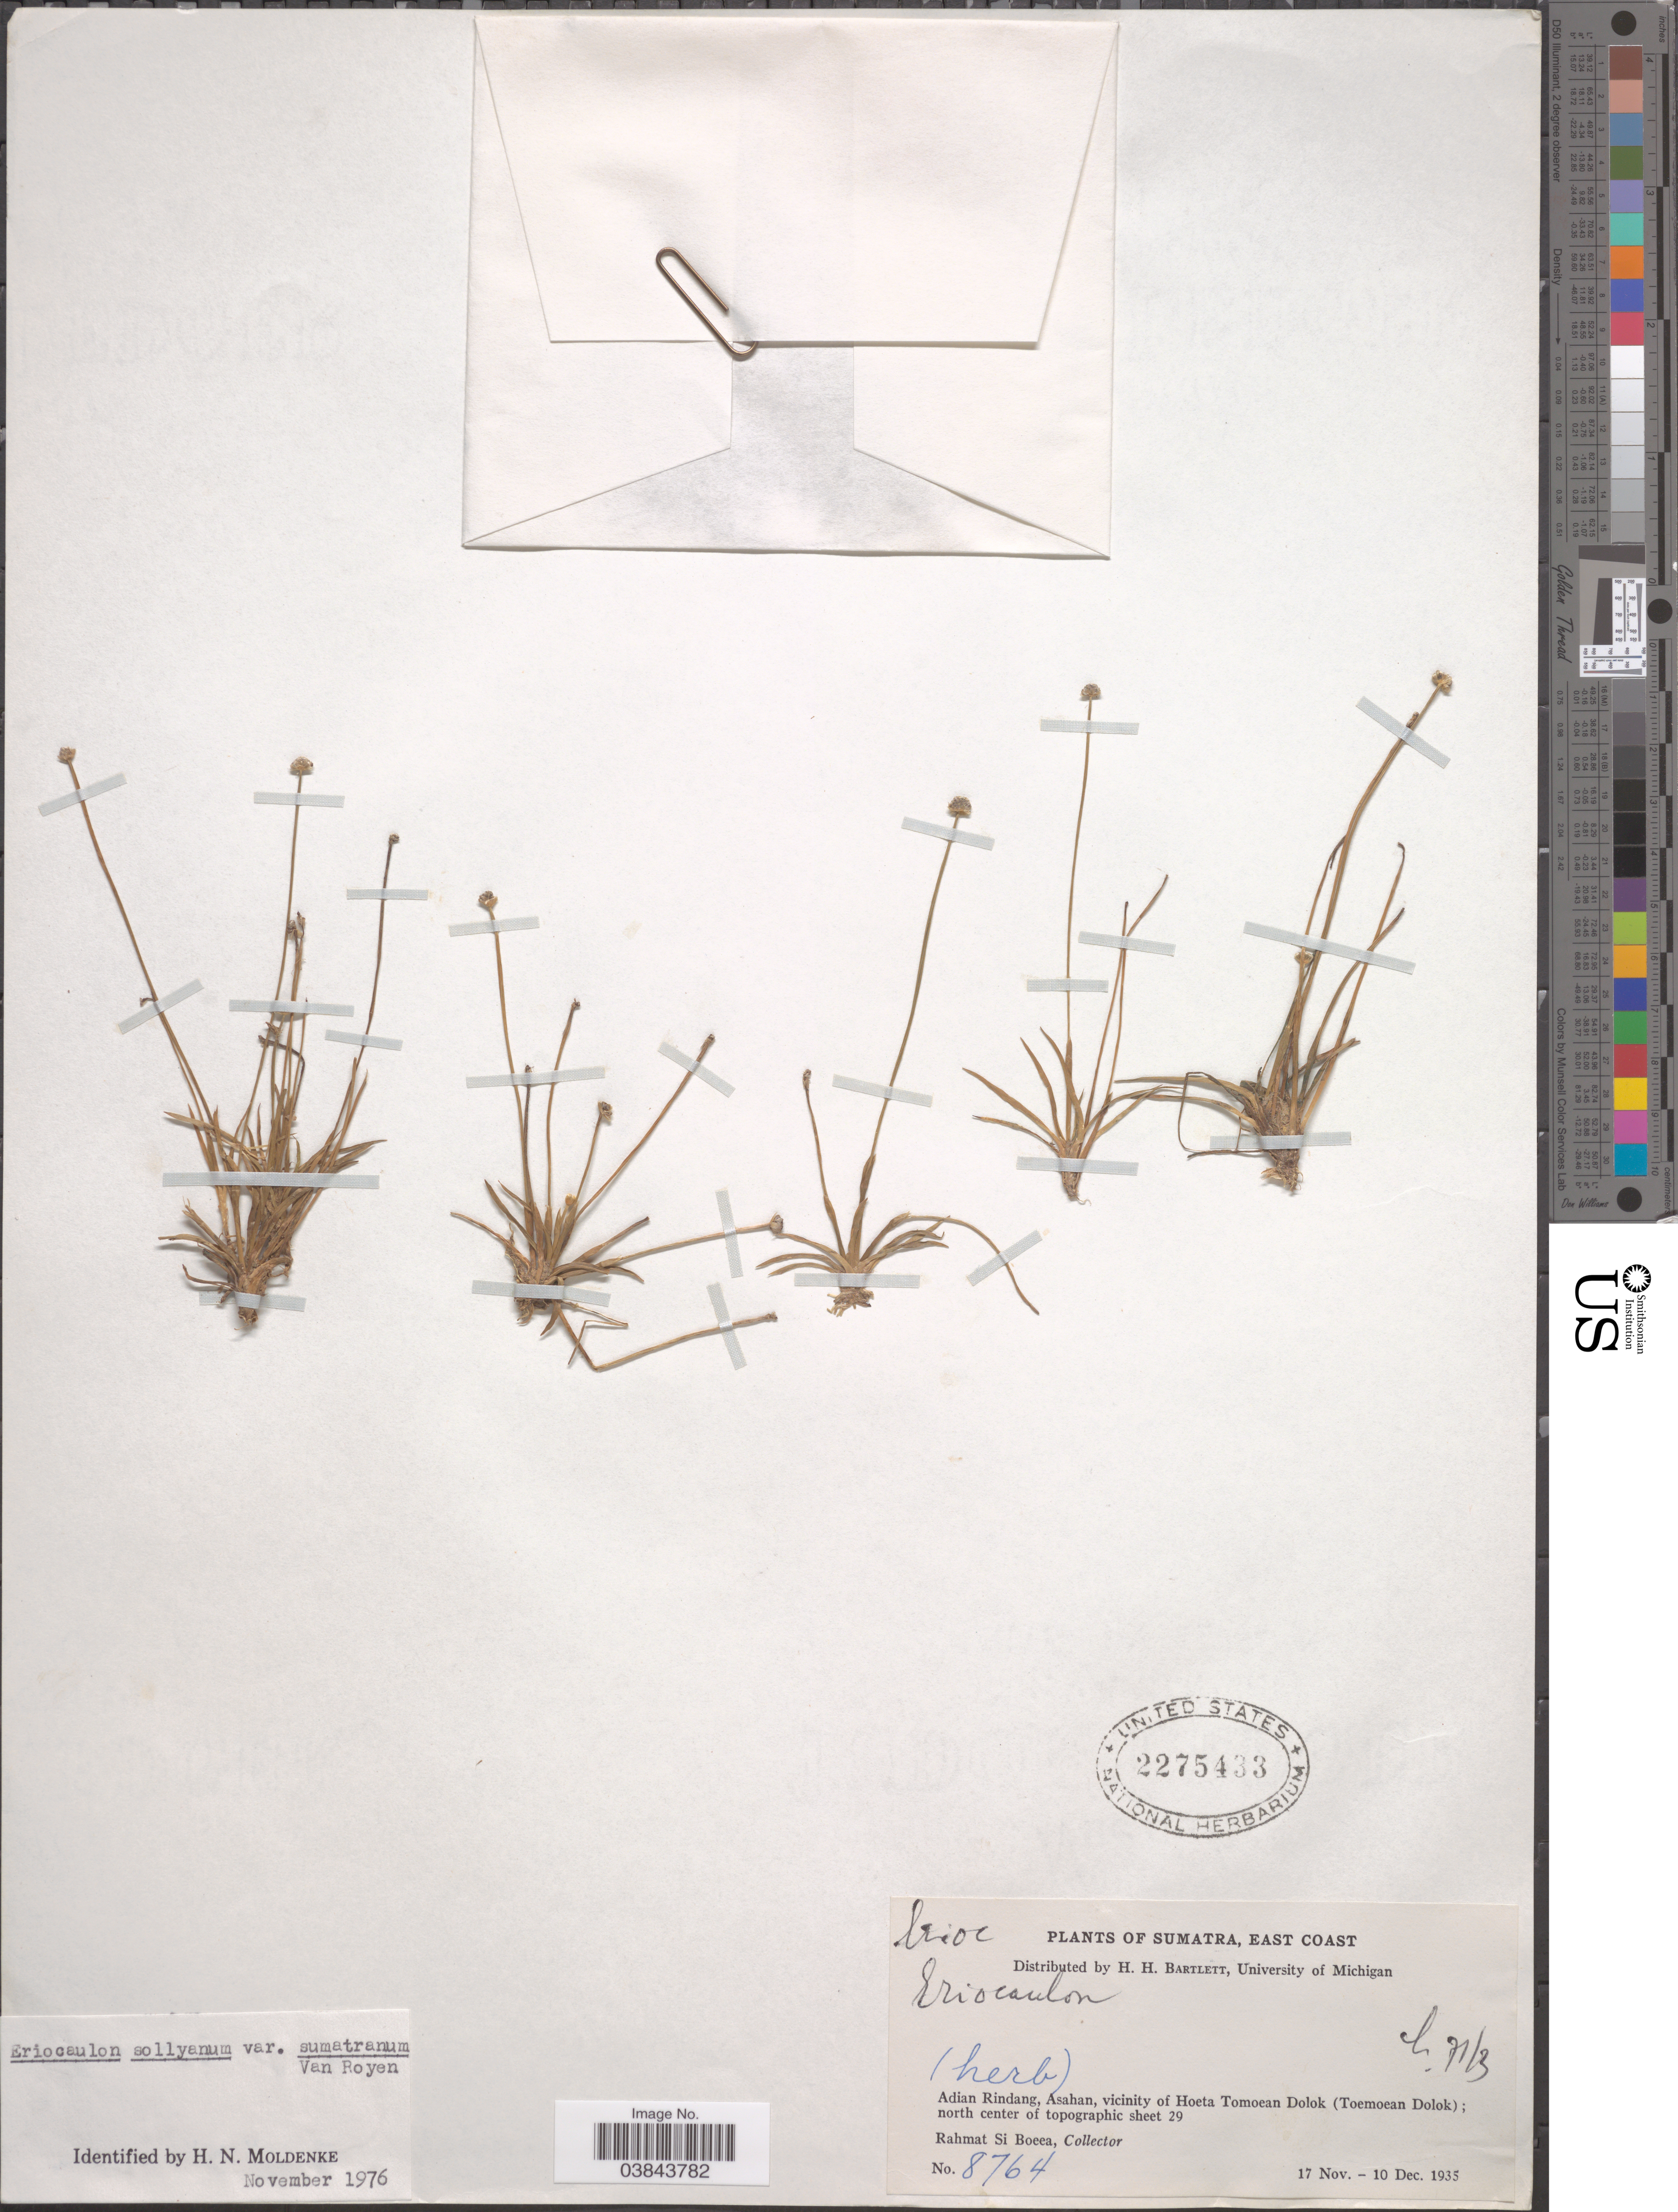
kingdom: Plantae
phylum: Tracheophyta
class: Liliopsida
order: Poales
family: Eriocaulaceae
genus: Eriocaulon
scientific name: Eriocaulon trilobum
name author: Buch.-Ham. ex Wall.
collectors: Rahmat Si Boeea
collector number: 8764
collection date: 1935-11-17/1935-12-10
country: Indonesia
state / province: Sumatra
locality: East Coast. Adian Rindang, Asahan, vicinity of Hoeta Tomoean Dolok (Toemoean Dolok); north center of topographic sheet 29.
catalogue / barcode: US 2275433